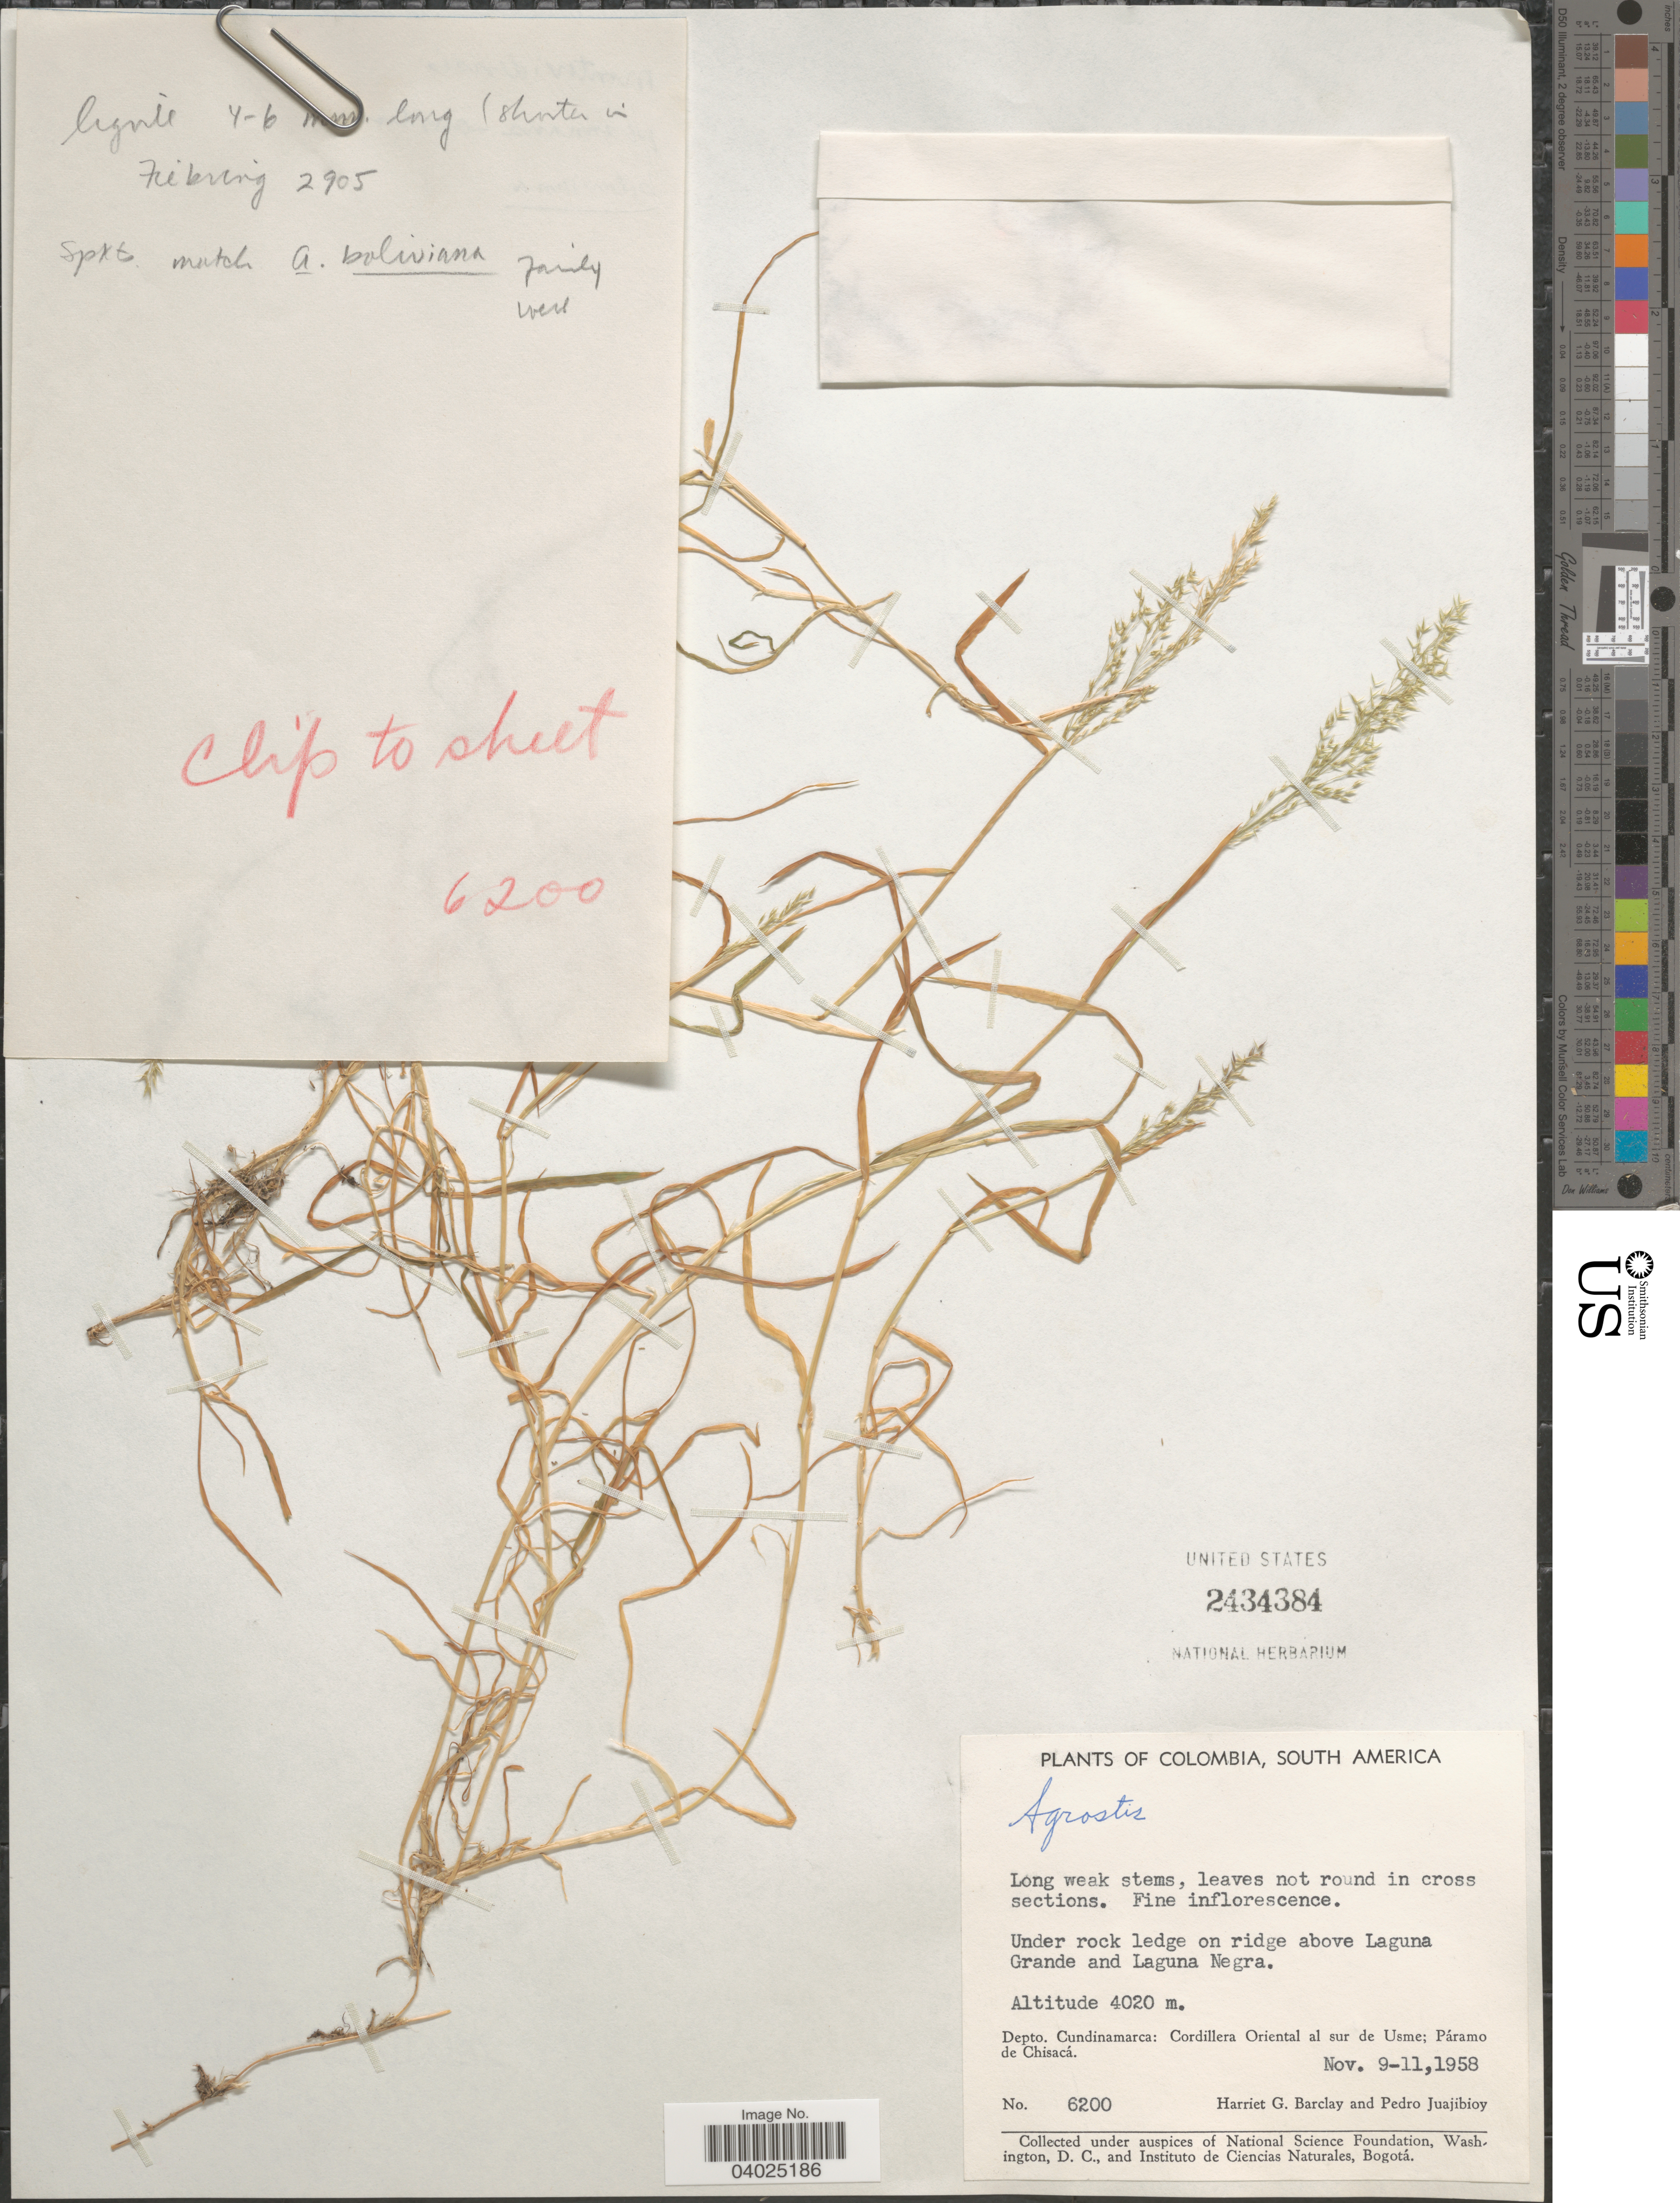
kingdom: Plantae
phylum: Tracheophyta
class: Liliopsida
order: Poales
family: Poaceae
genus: Agrostis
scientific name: Agrostis sp.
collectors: H. G. Barclay & P. Juajibioy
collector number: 6200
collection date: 1958-11-09/1958-11-11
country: Colombia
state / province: Cundinamarca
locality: Under rock ledge on ridge above Laguna Grande and Laguna Negra. Depto. Cundinamarca: Cordillera Oriental al sur de Usme; Páramo de Chisacá.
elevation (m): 4020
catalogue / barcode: US 2434384